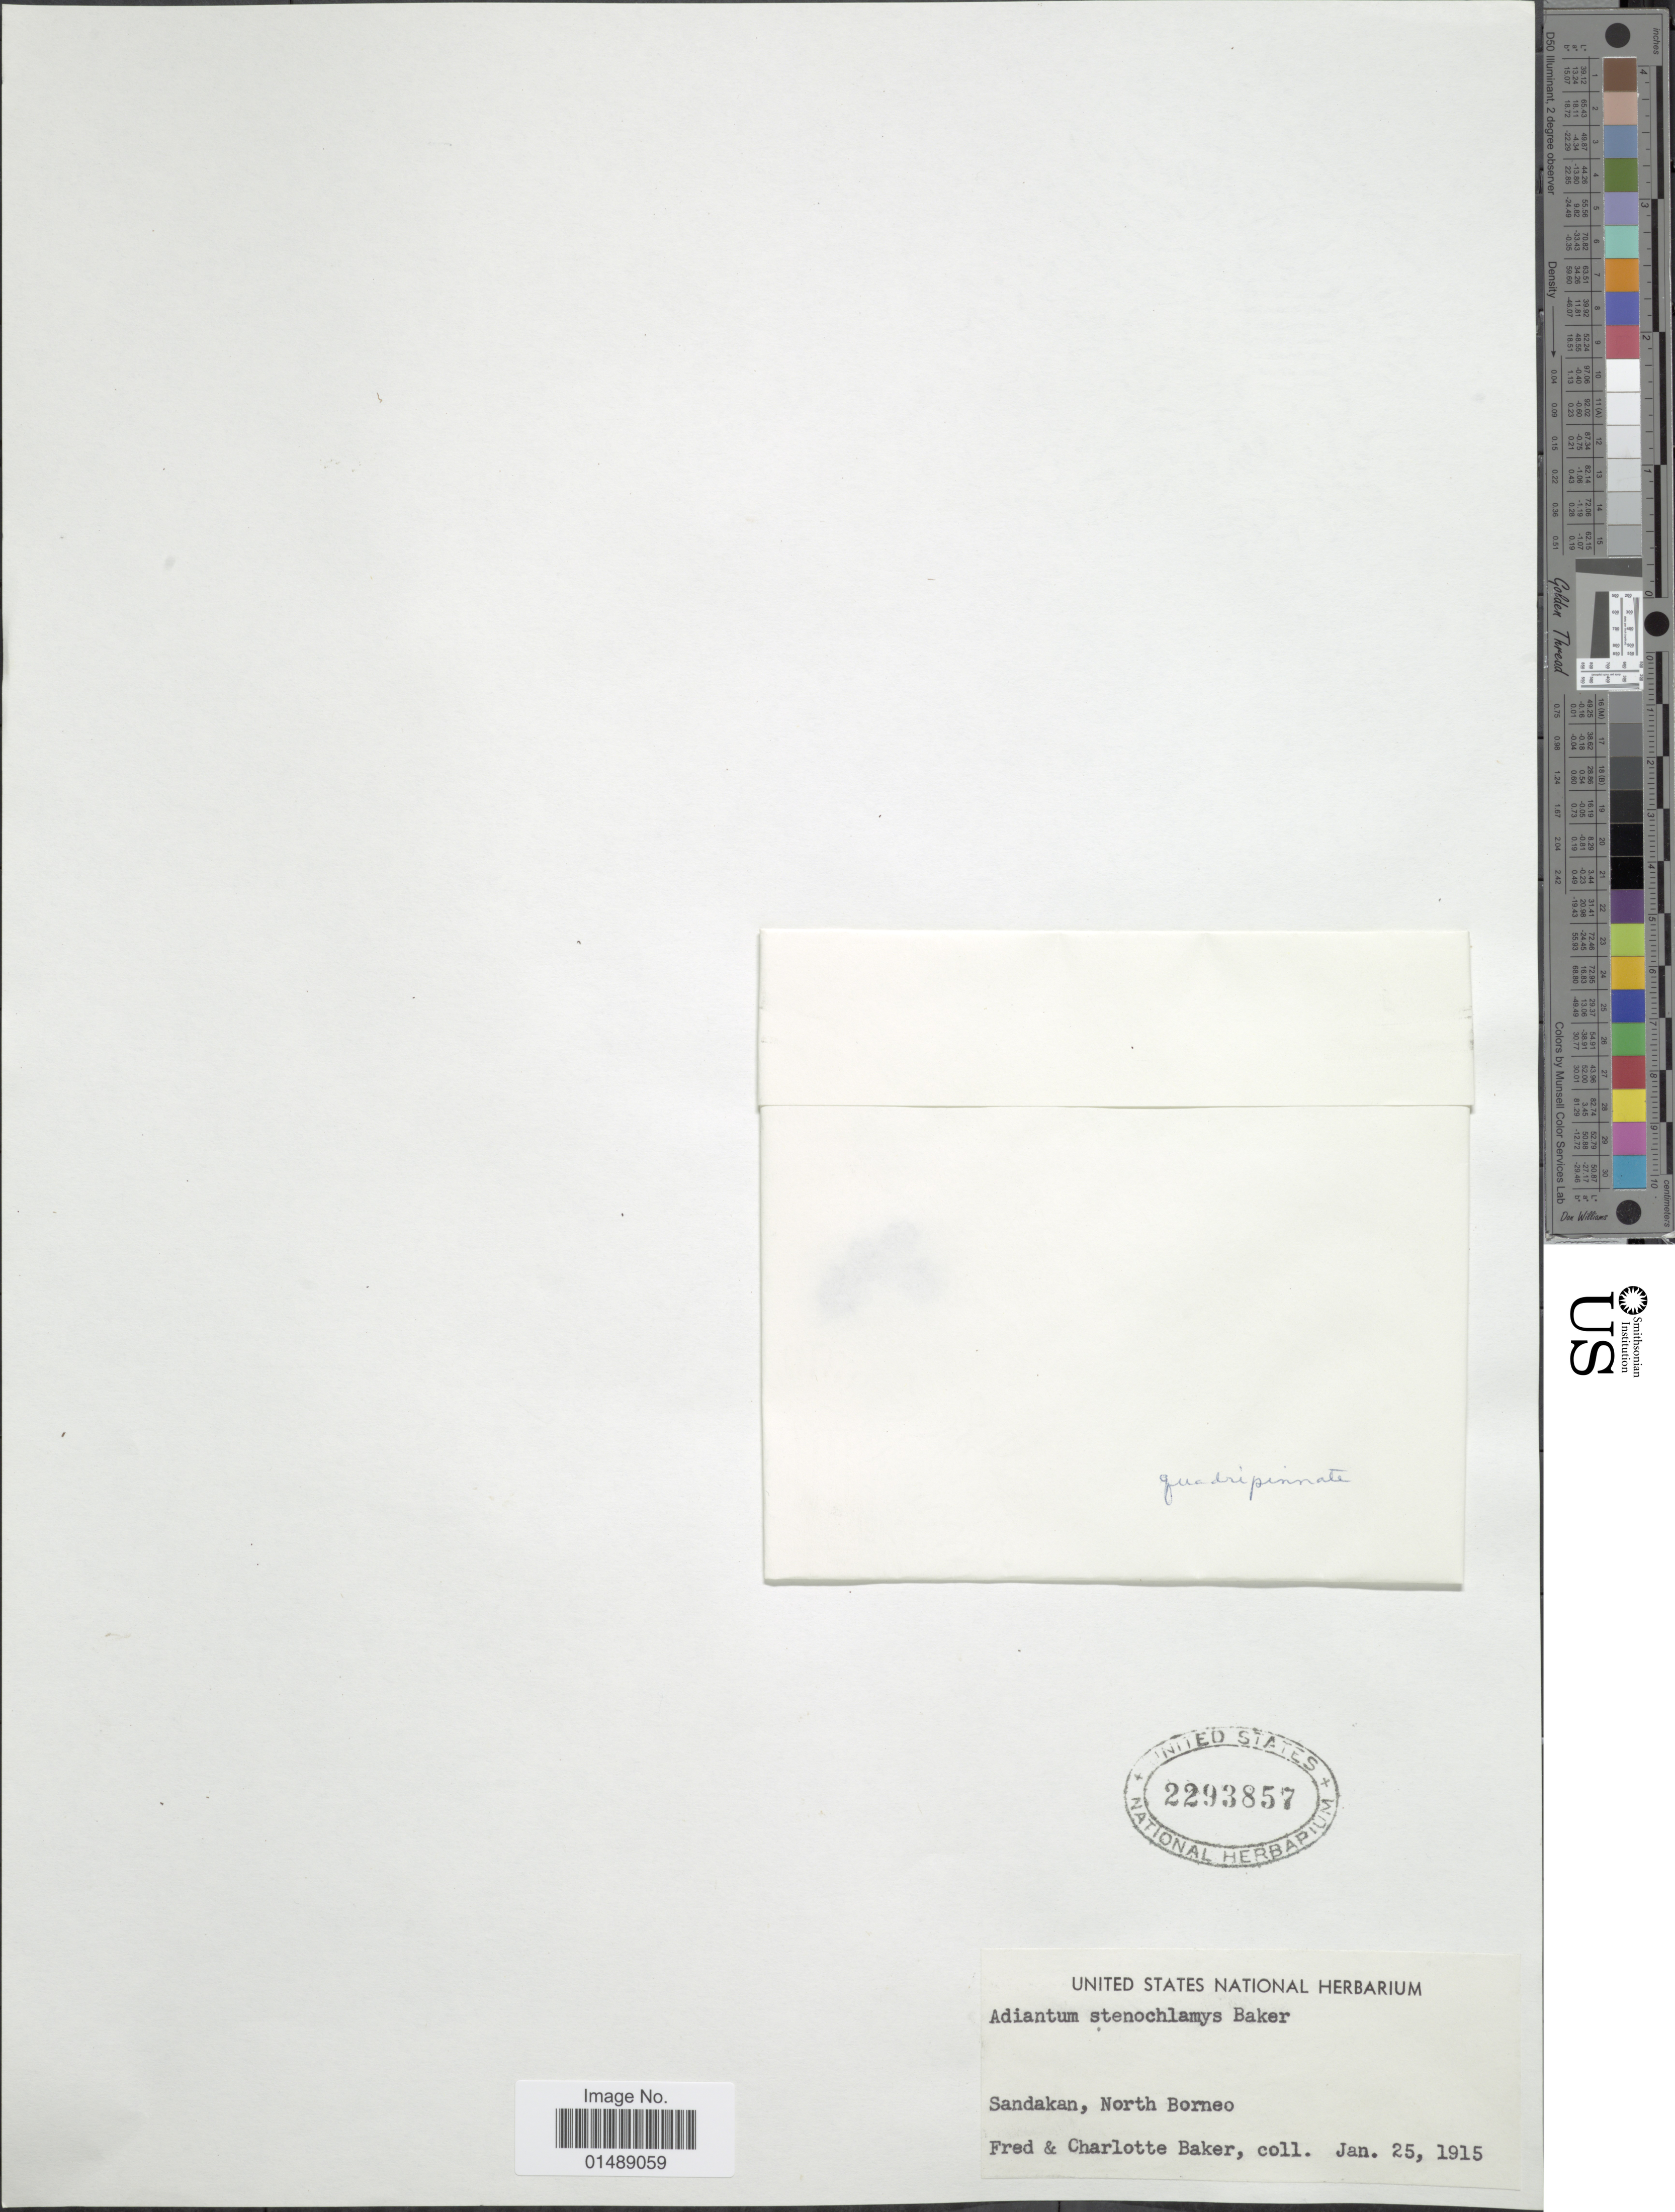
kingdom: Plantae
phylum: Tracheophyta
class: Polypodiopsida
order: Polypodiales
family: Pteridaceae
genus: Adiantum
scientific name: Adiantum stenochlamys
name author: Baker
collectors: F. C. Baker & C. Baker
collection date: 1915-01-25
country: Malaysia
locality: Sandakan, North Borneo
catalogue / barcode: US 2293857